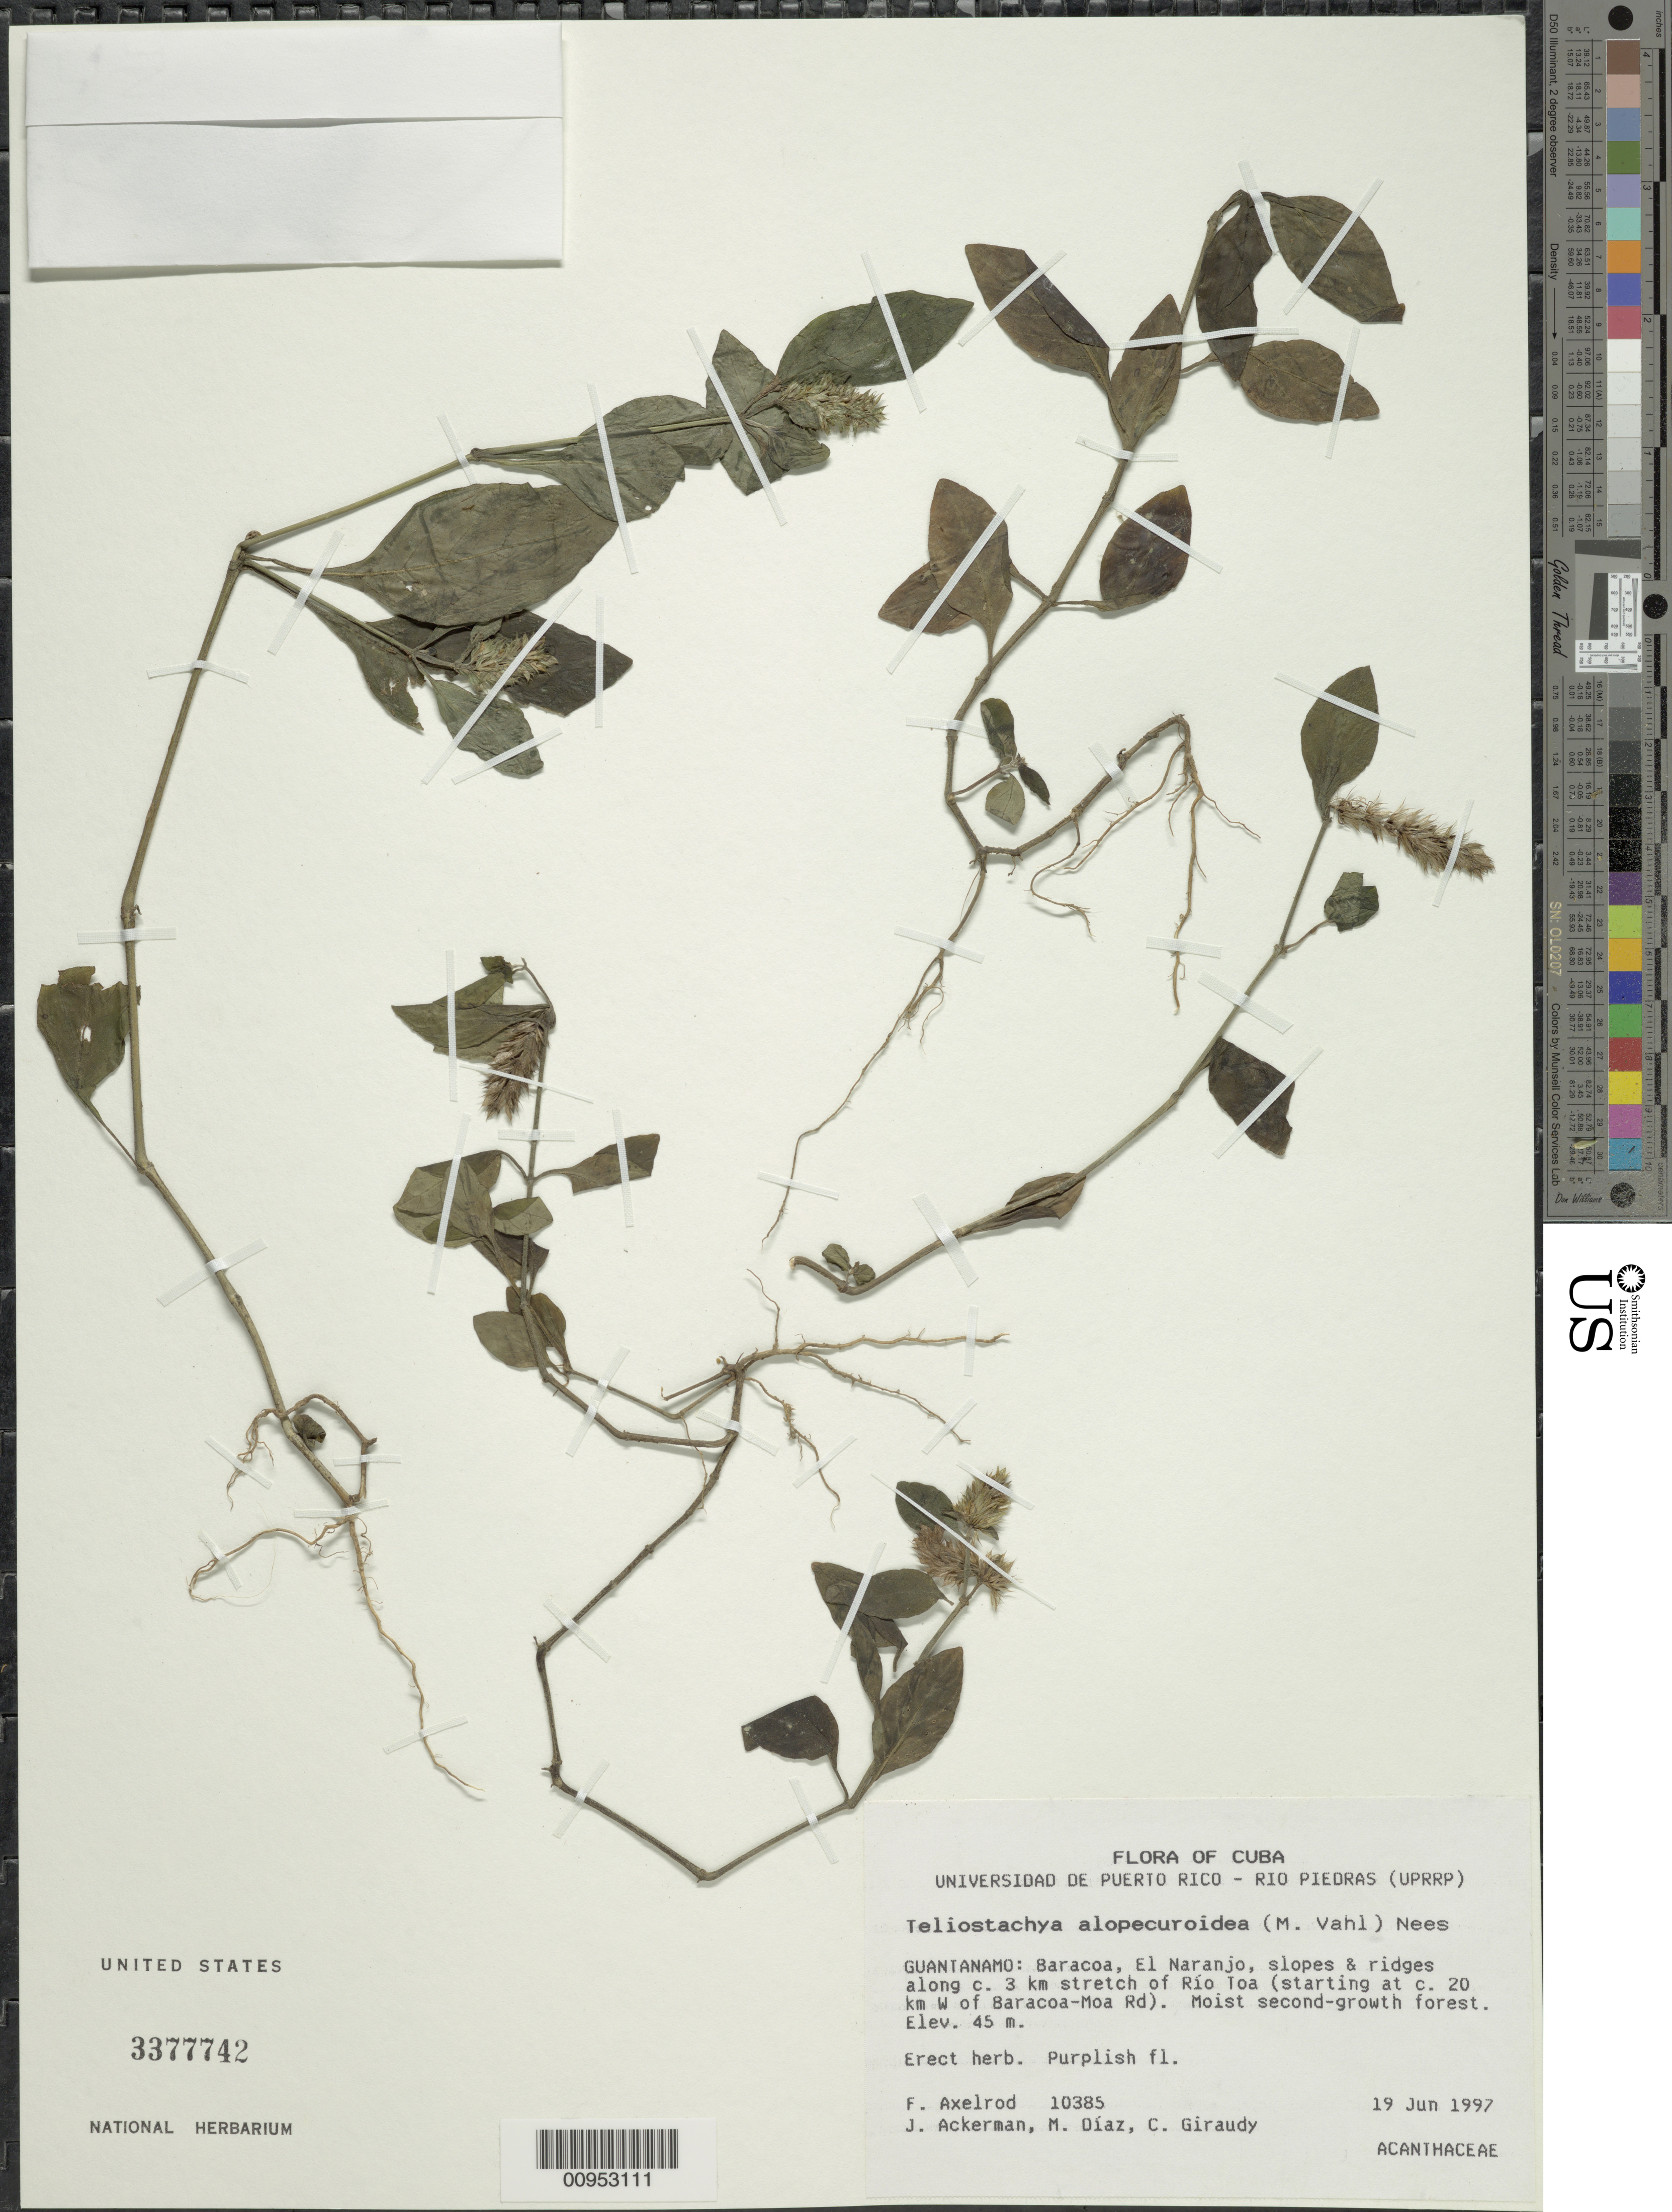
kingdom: Plantae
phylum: Tracheophyta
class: Magnoliopsida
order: Lamiales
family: Acanthaceae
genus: Teliostachya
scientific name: Teliostachya alopecuroidea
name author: (Vahl) Nees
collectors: F. S. Axelrod, J. D. Ackerman, M. Díaz & C. Giraudy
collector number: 10385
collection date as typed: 19 Jun 1997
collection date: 1997-06-19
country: Cuba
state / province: Guantanamo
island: Cuba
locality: Baracoa, El Naranjo, along ca 3 km stretch of Río Toa (starting at ca 20 km W of Baracoa-Moa Rd )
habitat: Moist second-growth forest; slopes and ridges along road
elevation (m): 45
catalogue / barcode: US 3377742